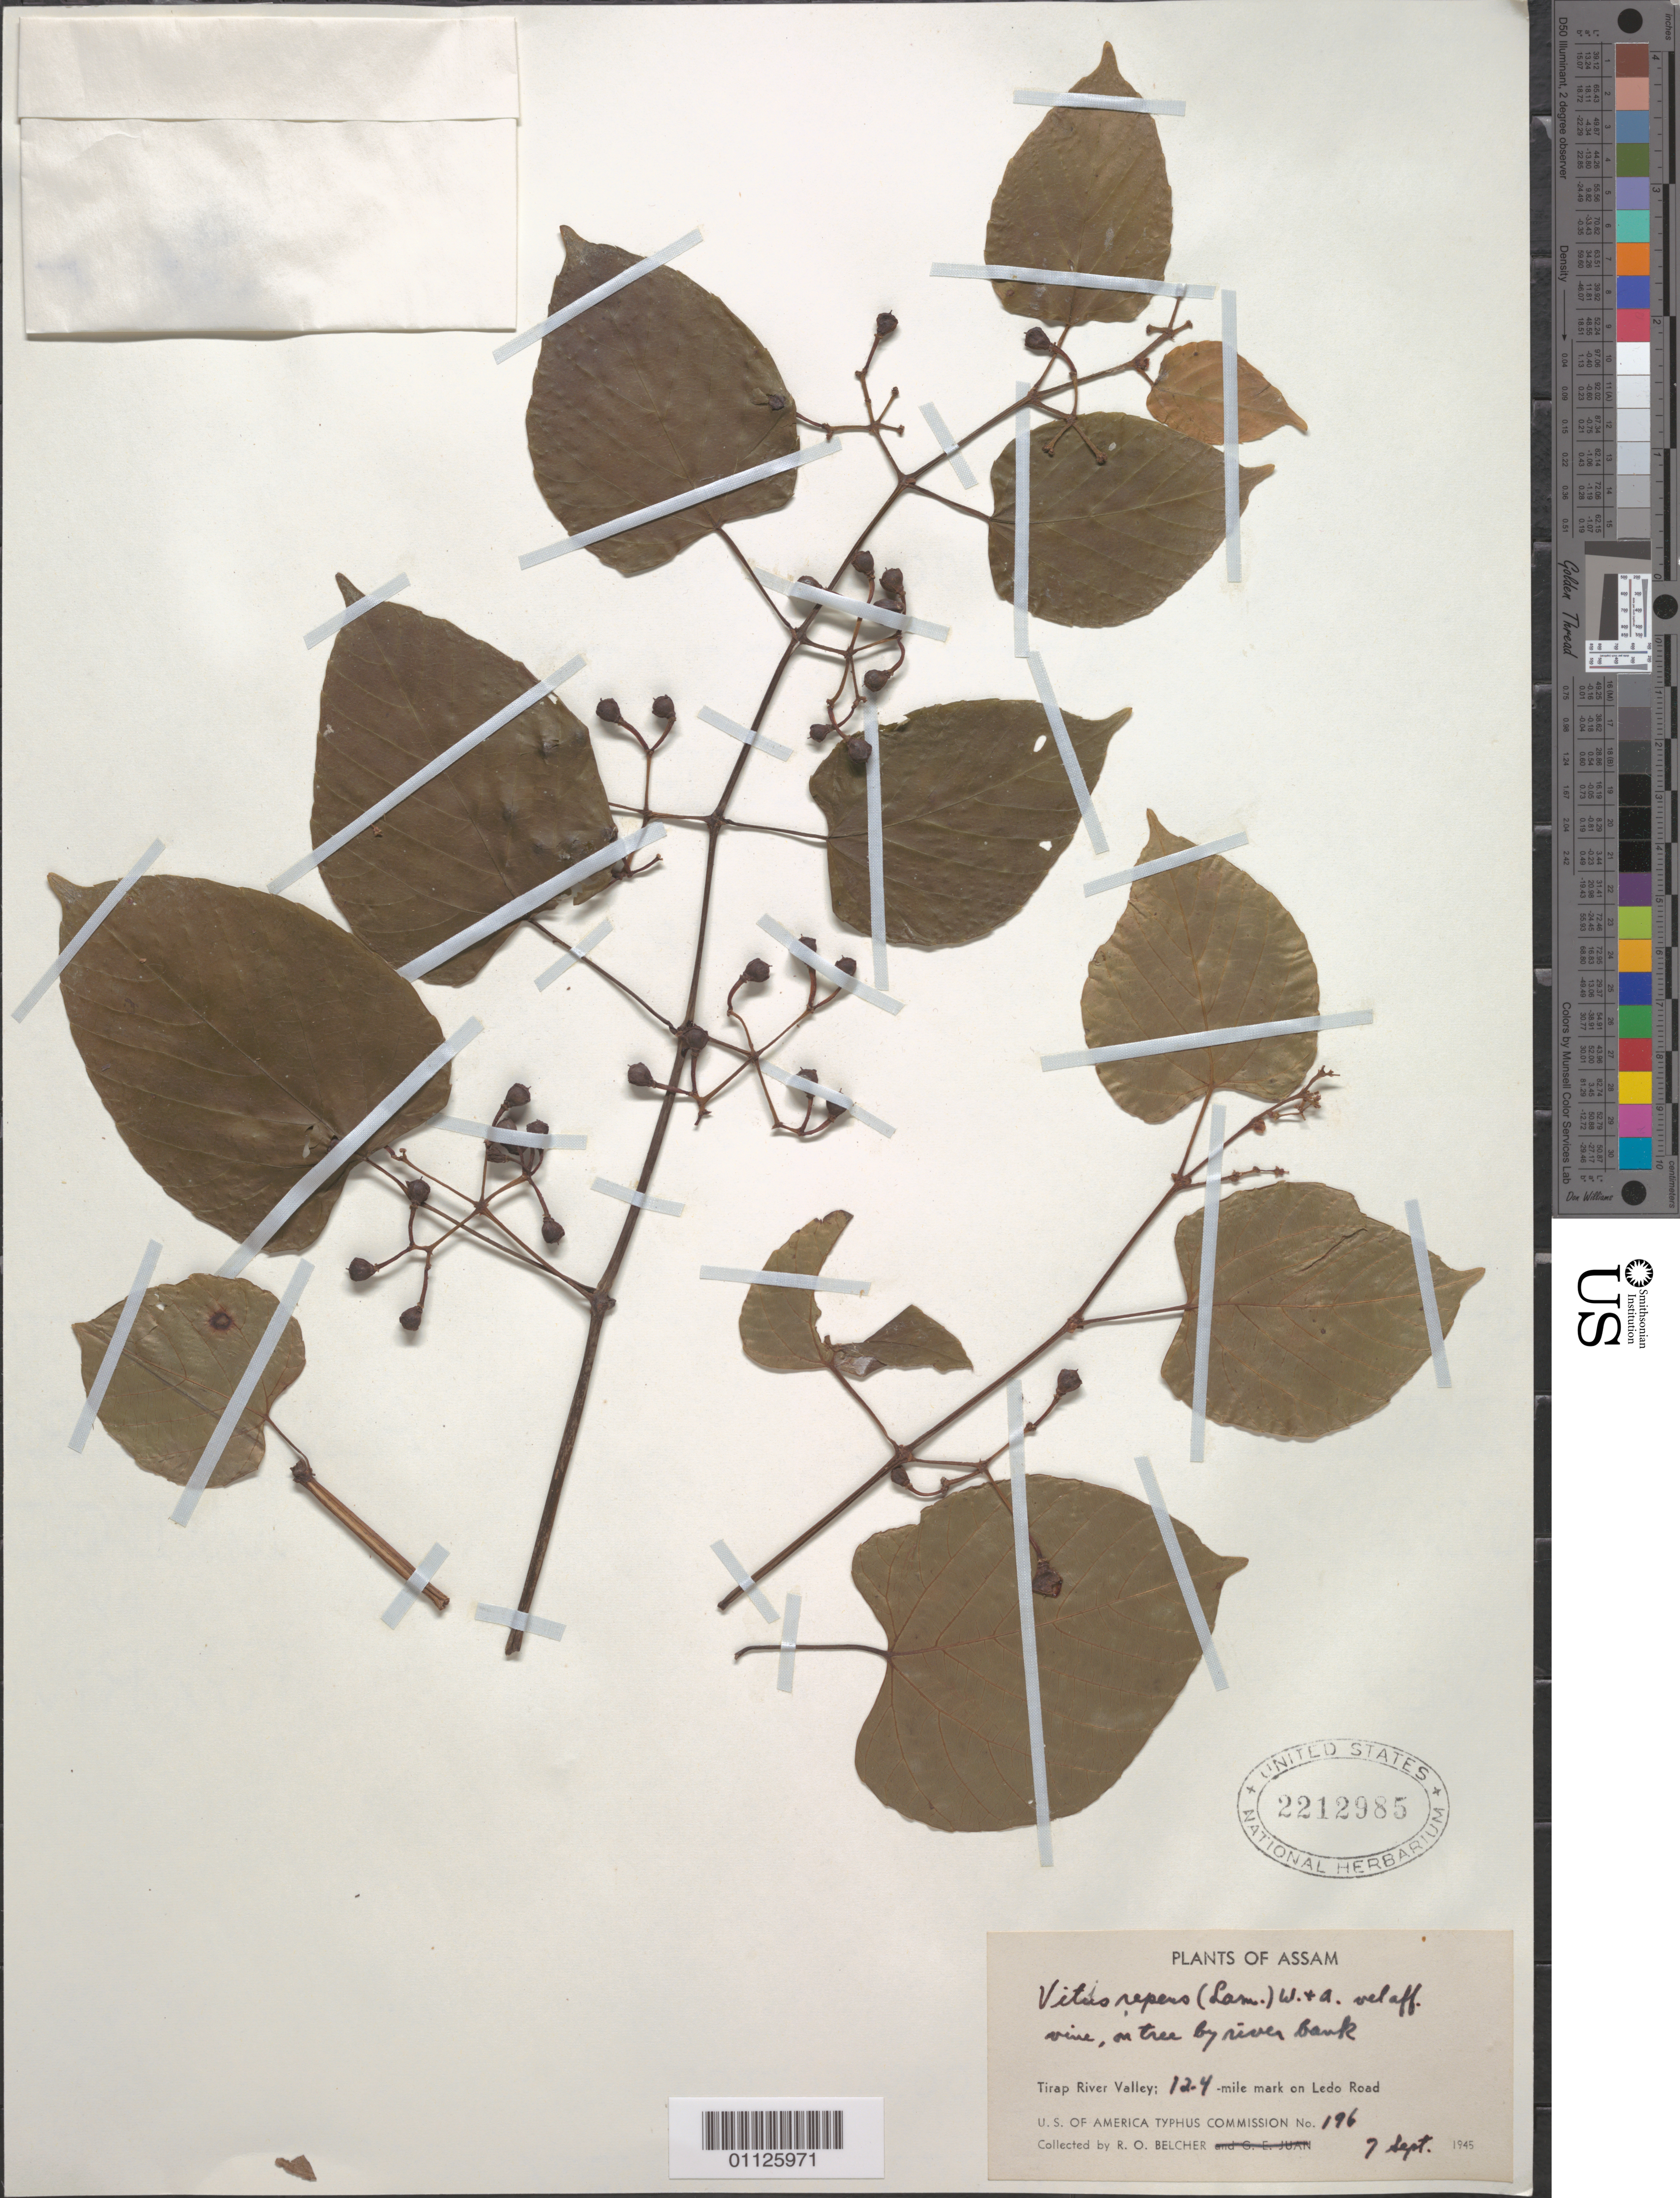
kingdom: Plantae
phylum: Tracheophyta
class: Magnoliopsida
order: Vitales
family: Vitaceae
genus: Cissus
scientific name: Cissus repens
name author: Lam.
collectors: R. Belcher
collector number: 196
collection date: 1945-09-07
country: India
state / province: Assam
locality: Tirap River Valley; 12.4 mi mark on Ledo Road.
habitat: Vine, on tree by river bank.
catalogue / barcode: US 2212985